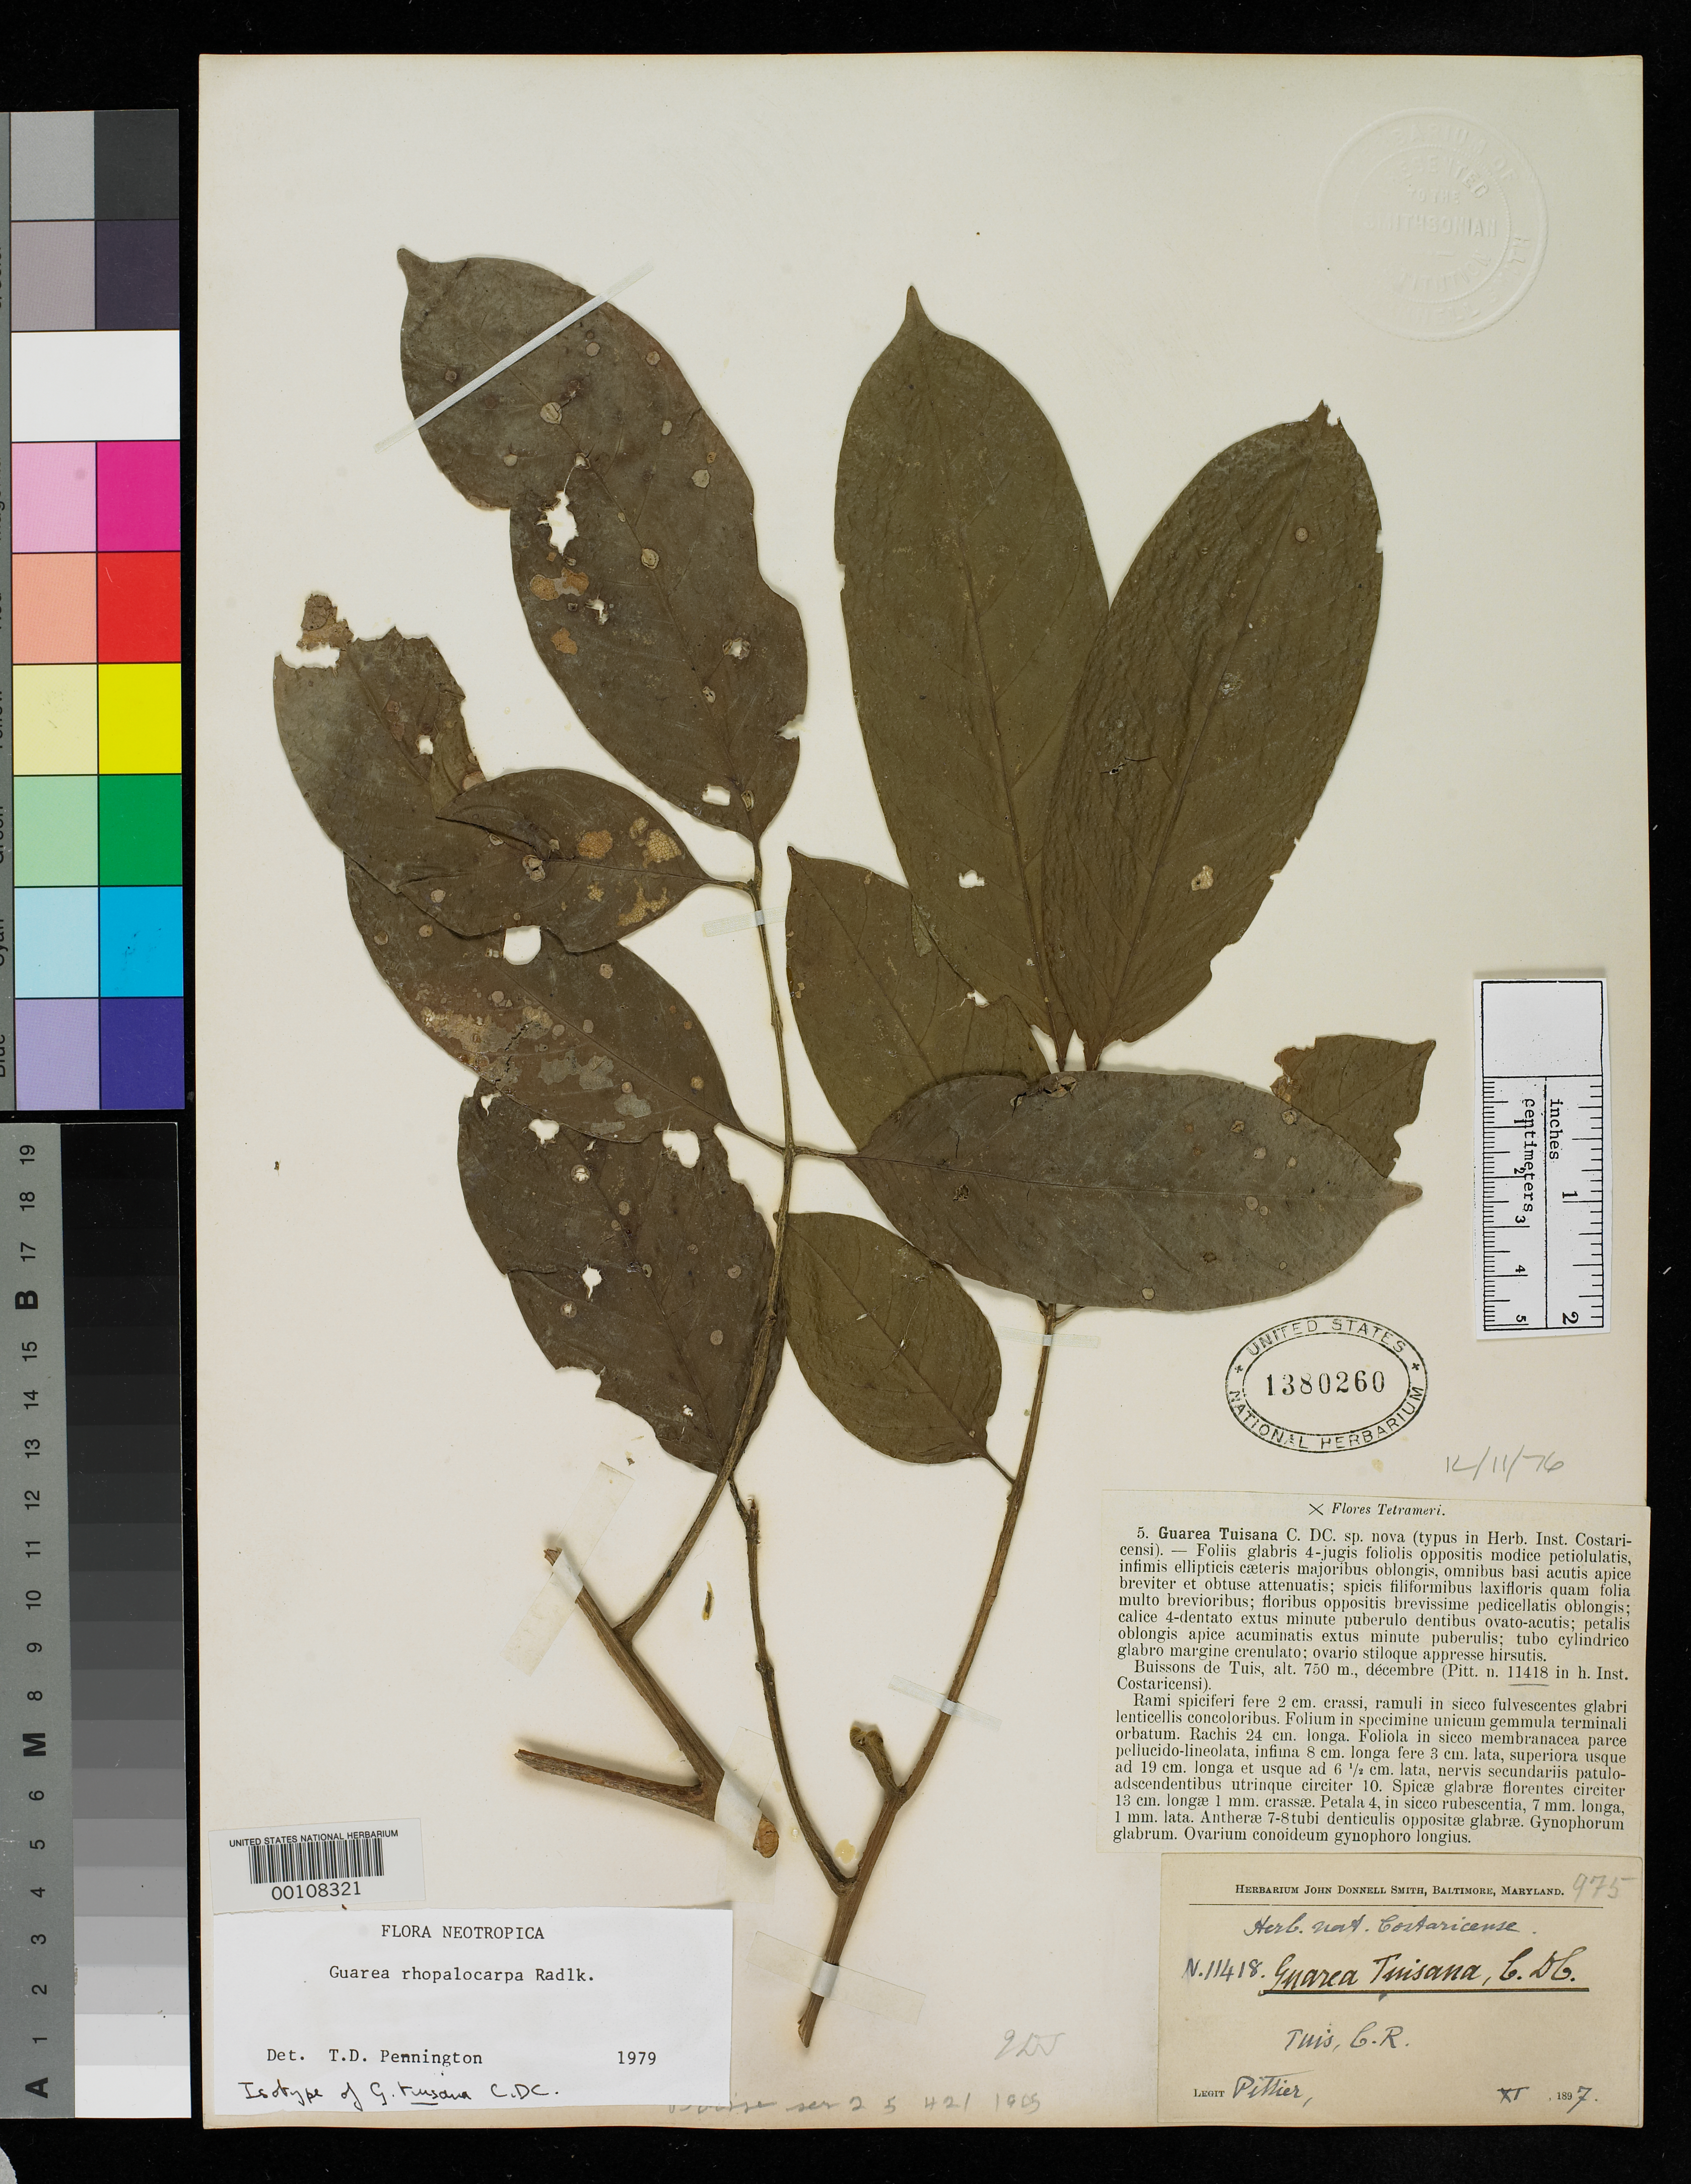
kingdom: Plantae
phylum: Tracheophyta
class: Magnoliopsida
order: Sapindales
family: Meliaceae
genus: Guarea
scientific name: Guarea tuisana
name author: C. DC.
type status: Isotype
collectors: H. F. Pittier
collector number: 11418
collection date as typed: Nov 1897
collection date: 1897-11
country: Costa Rica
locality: Buissons de Tuis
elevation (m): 750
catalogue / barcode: US 1380260